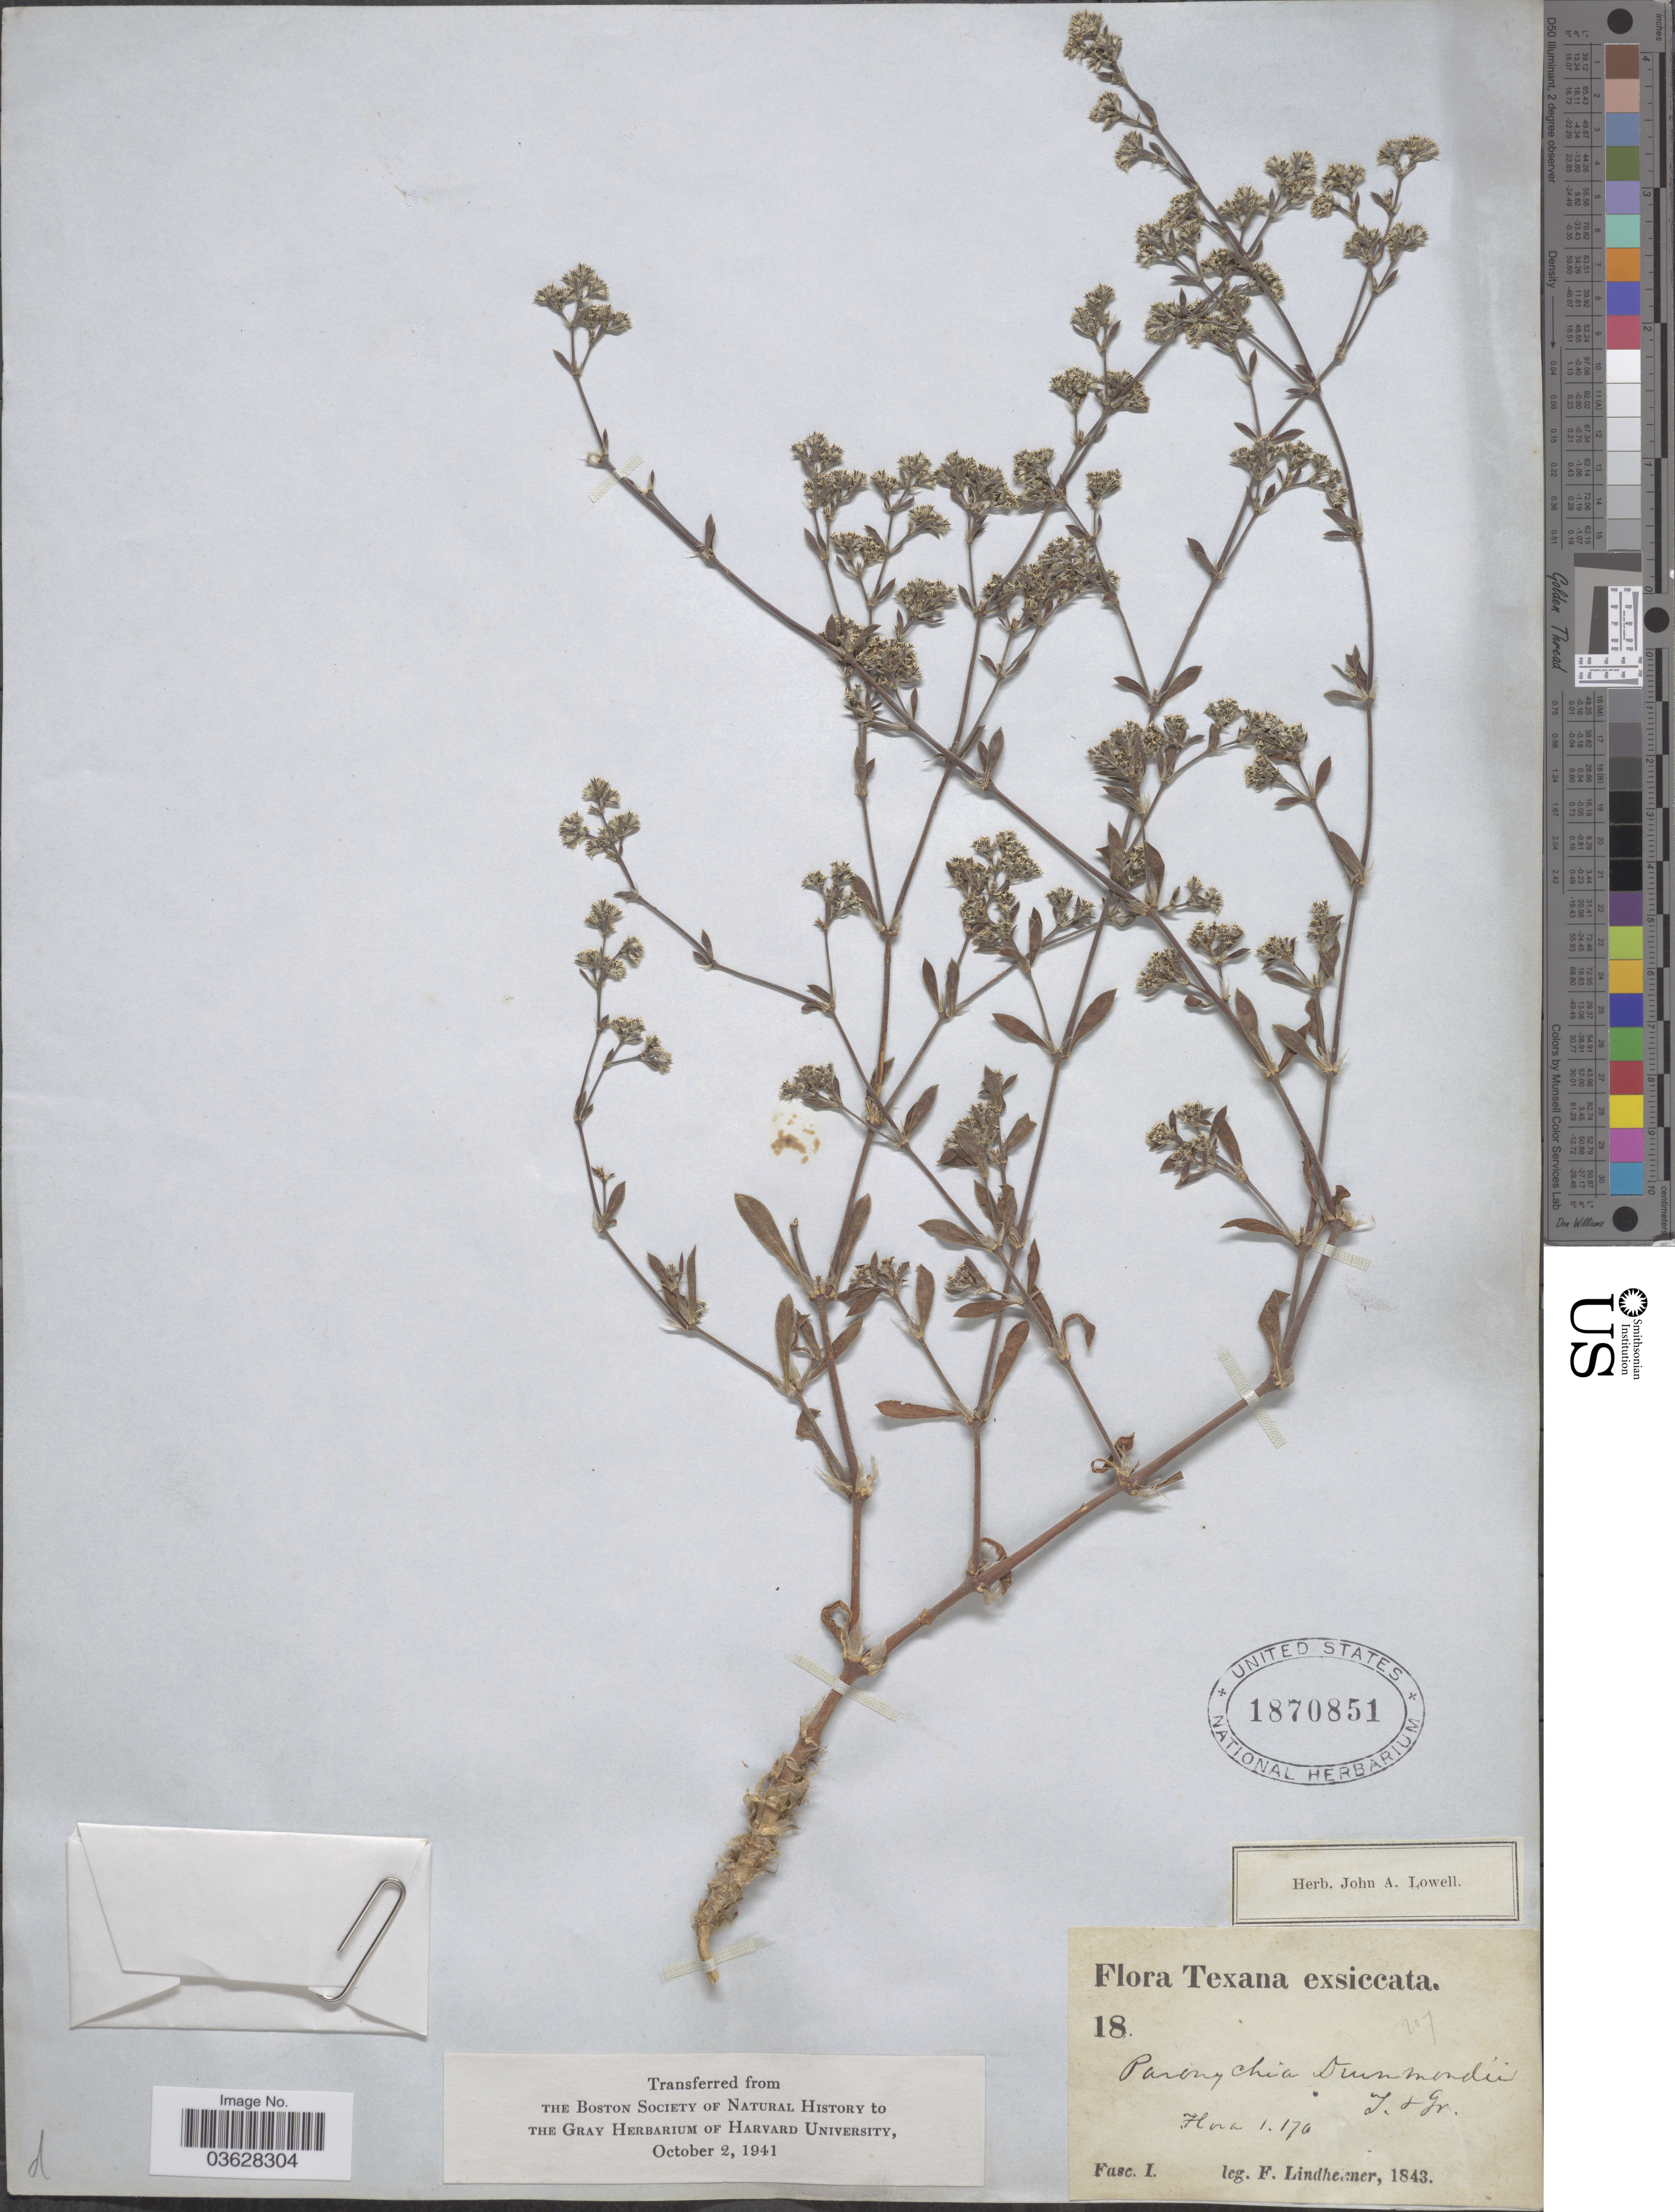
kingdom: Plantae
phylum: Tracheophyta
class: Magnoliopsida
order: Caryophyllales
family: Caryophyllaceae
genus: Paronychia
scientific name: Paronychia drummondii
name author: Torr. & A. Gray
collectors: F. Lindheimer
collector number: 18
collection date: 1843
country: United States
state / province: Texas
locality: Fasc. I. [unsure placement]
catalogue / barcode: US 1870851